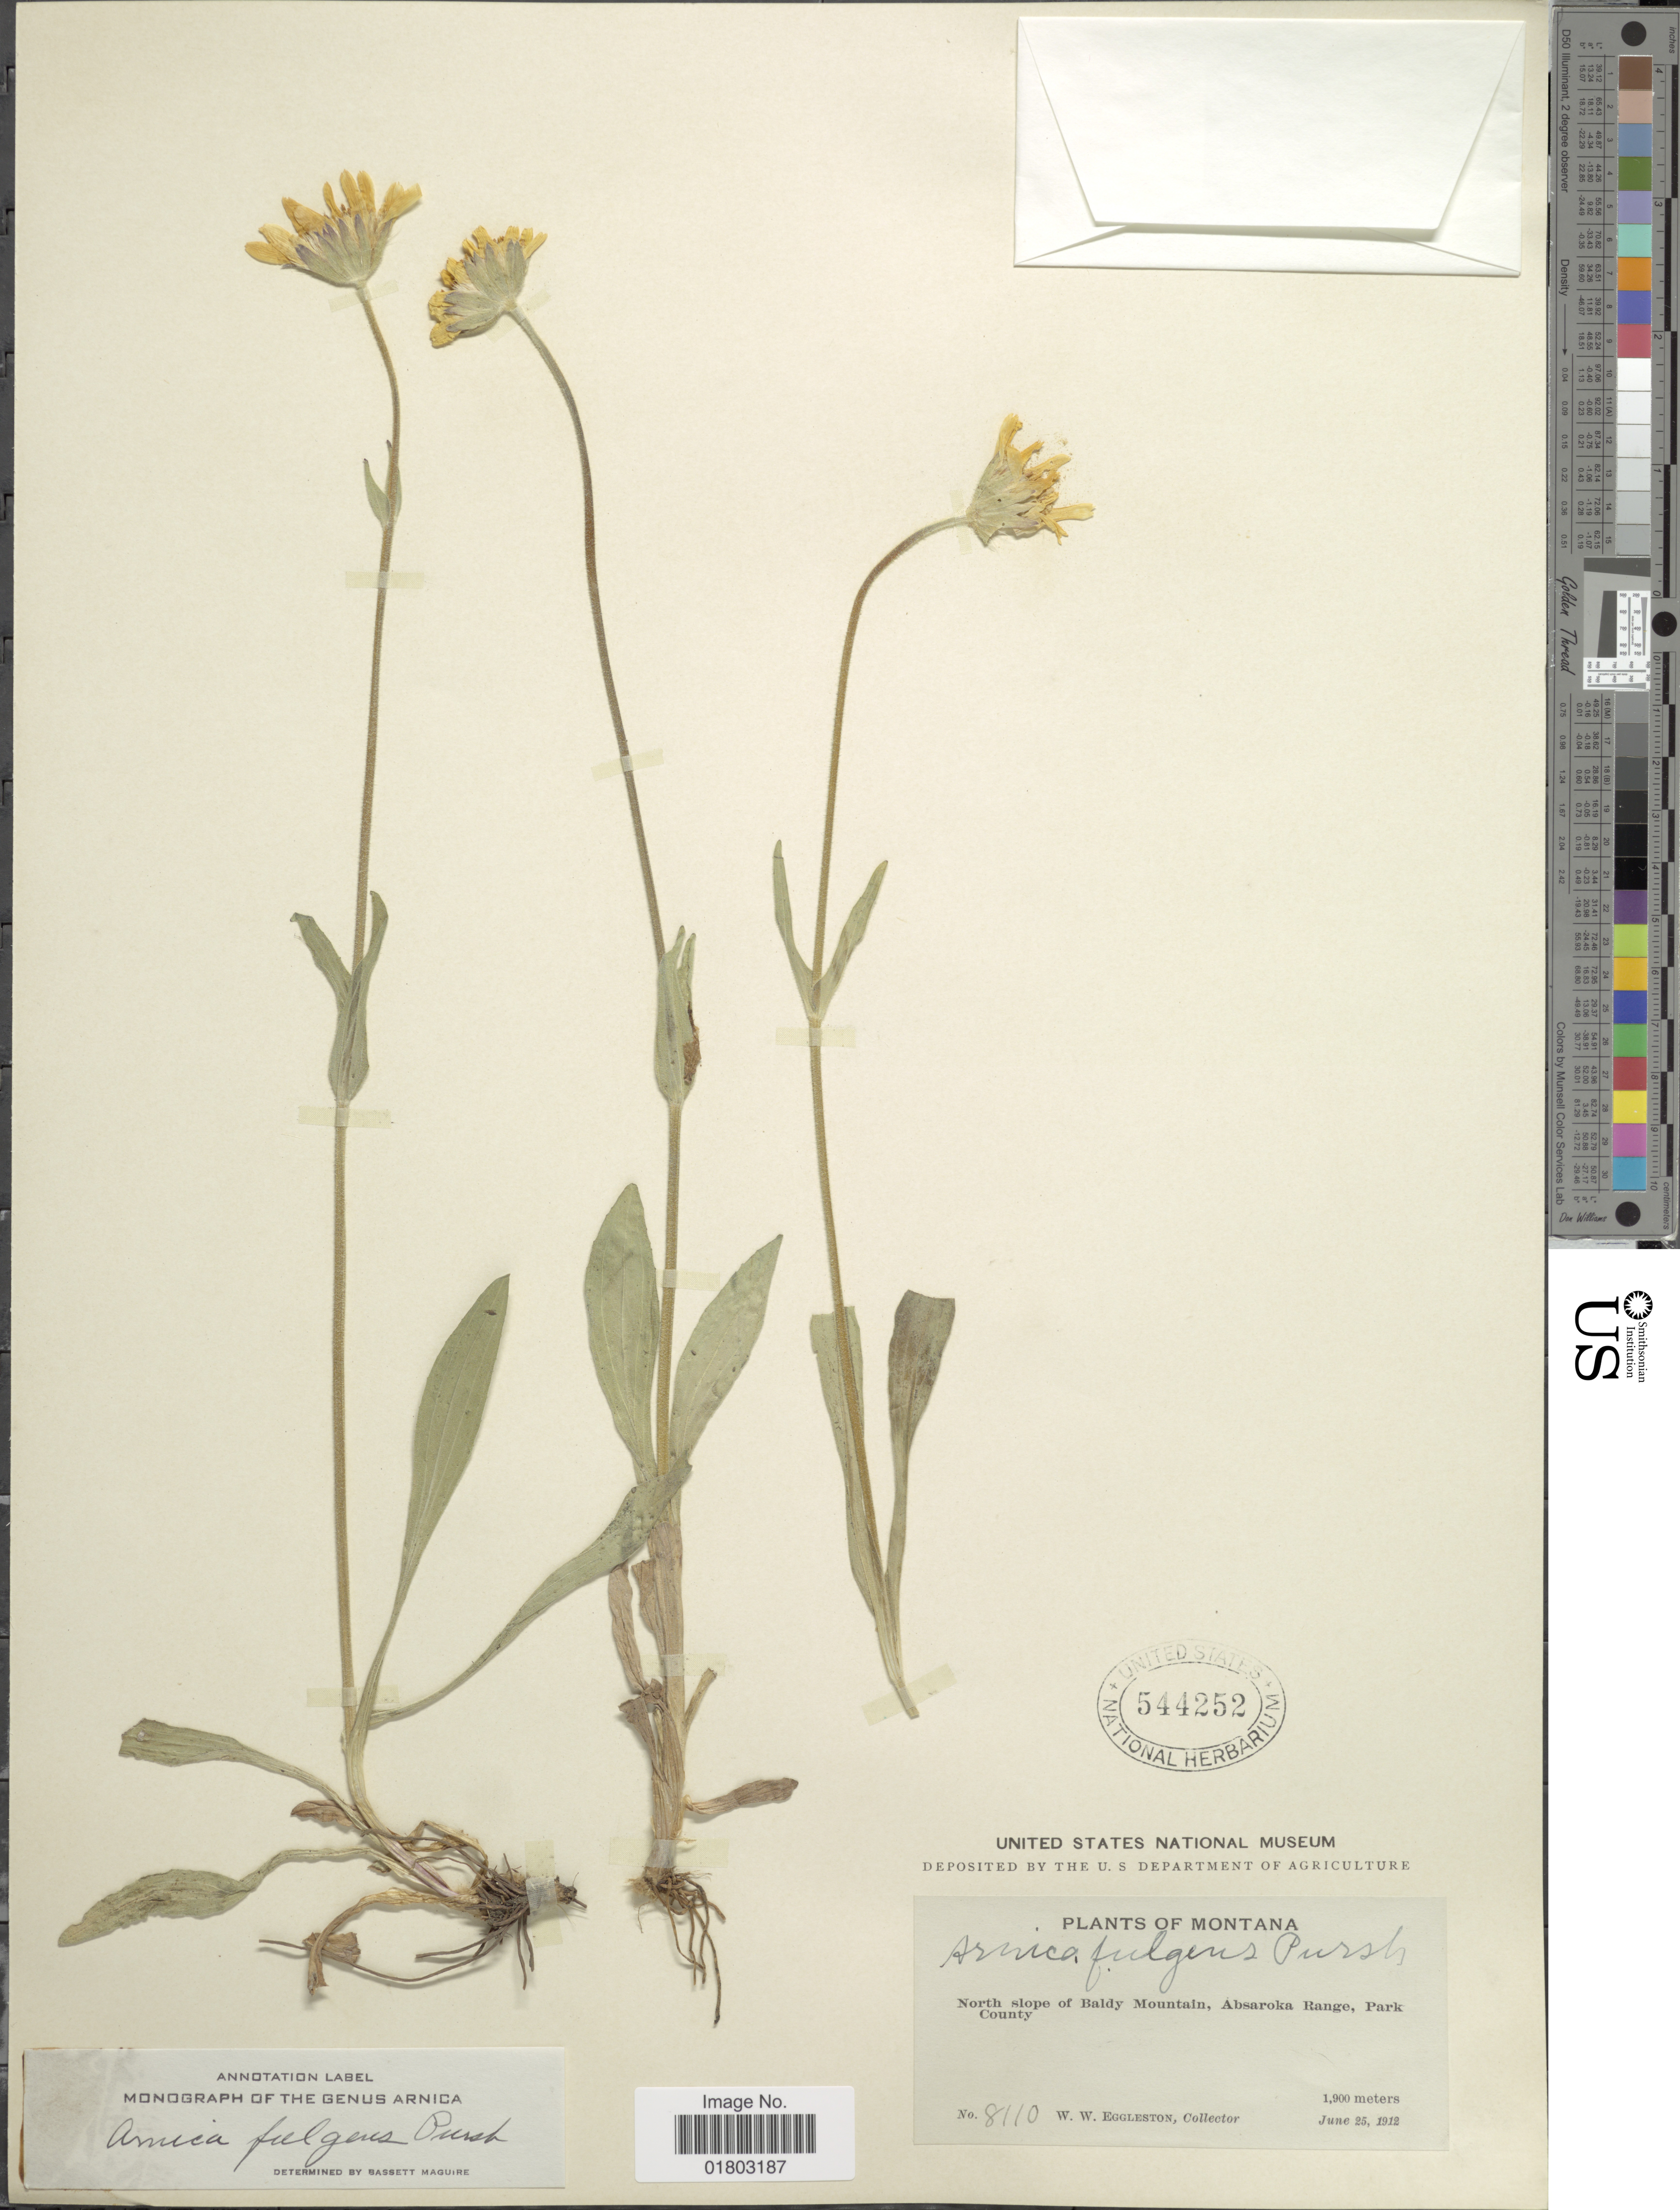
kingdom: Plantae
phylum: Tracheophyta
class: Magnoliopsida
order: Asterales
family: Asteraceae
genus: Arnica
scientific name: Arnica fulgens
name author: Pursh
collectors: W. W. Eggleston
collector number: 8110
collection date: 1912-06-25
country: United States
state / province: Montana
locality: North slope of Baldy Mountain, Absaroka Range, Park County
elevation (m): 1900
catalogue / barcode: US 544252